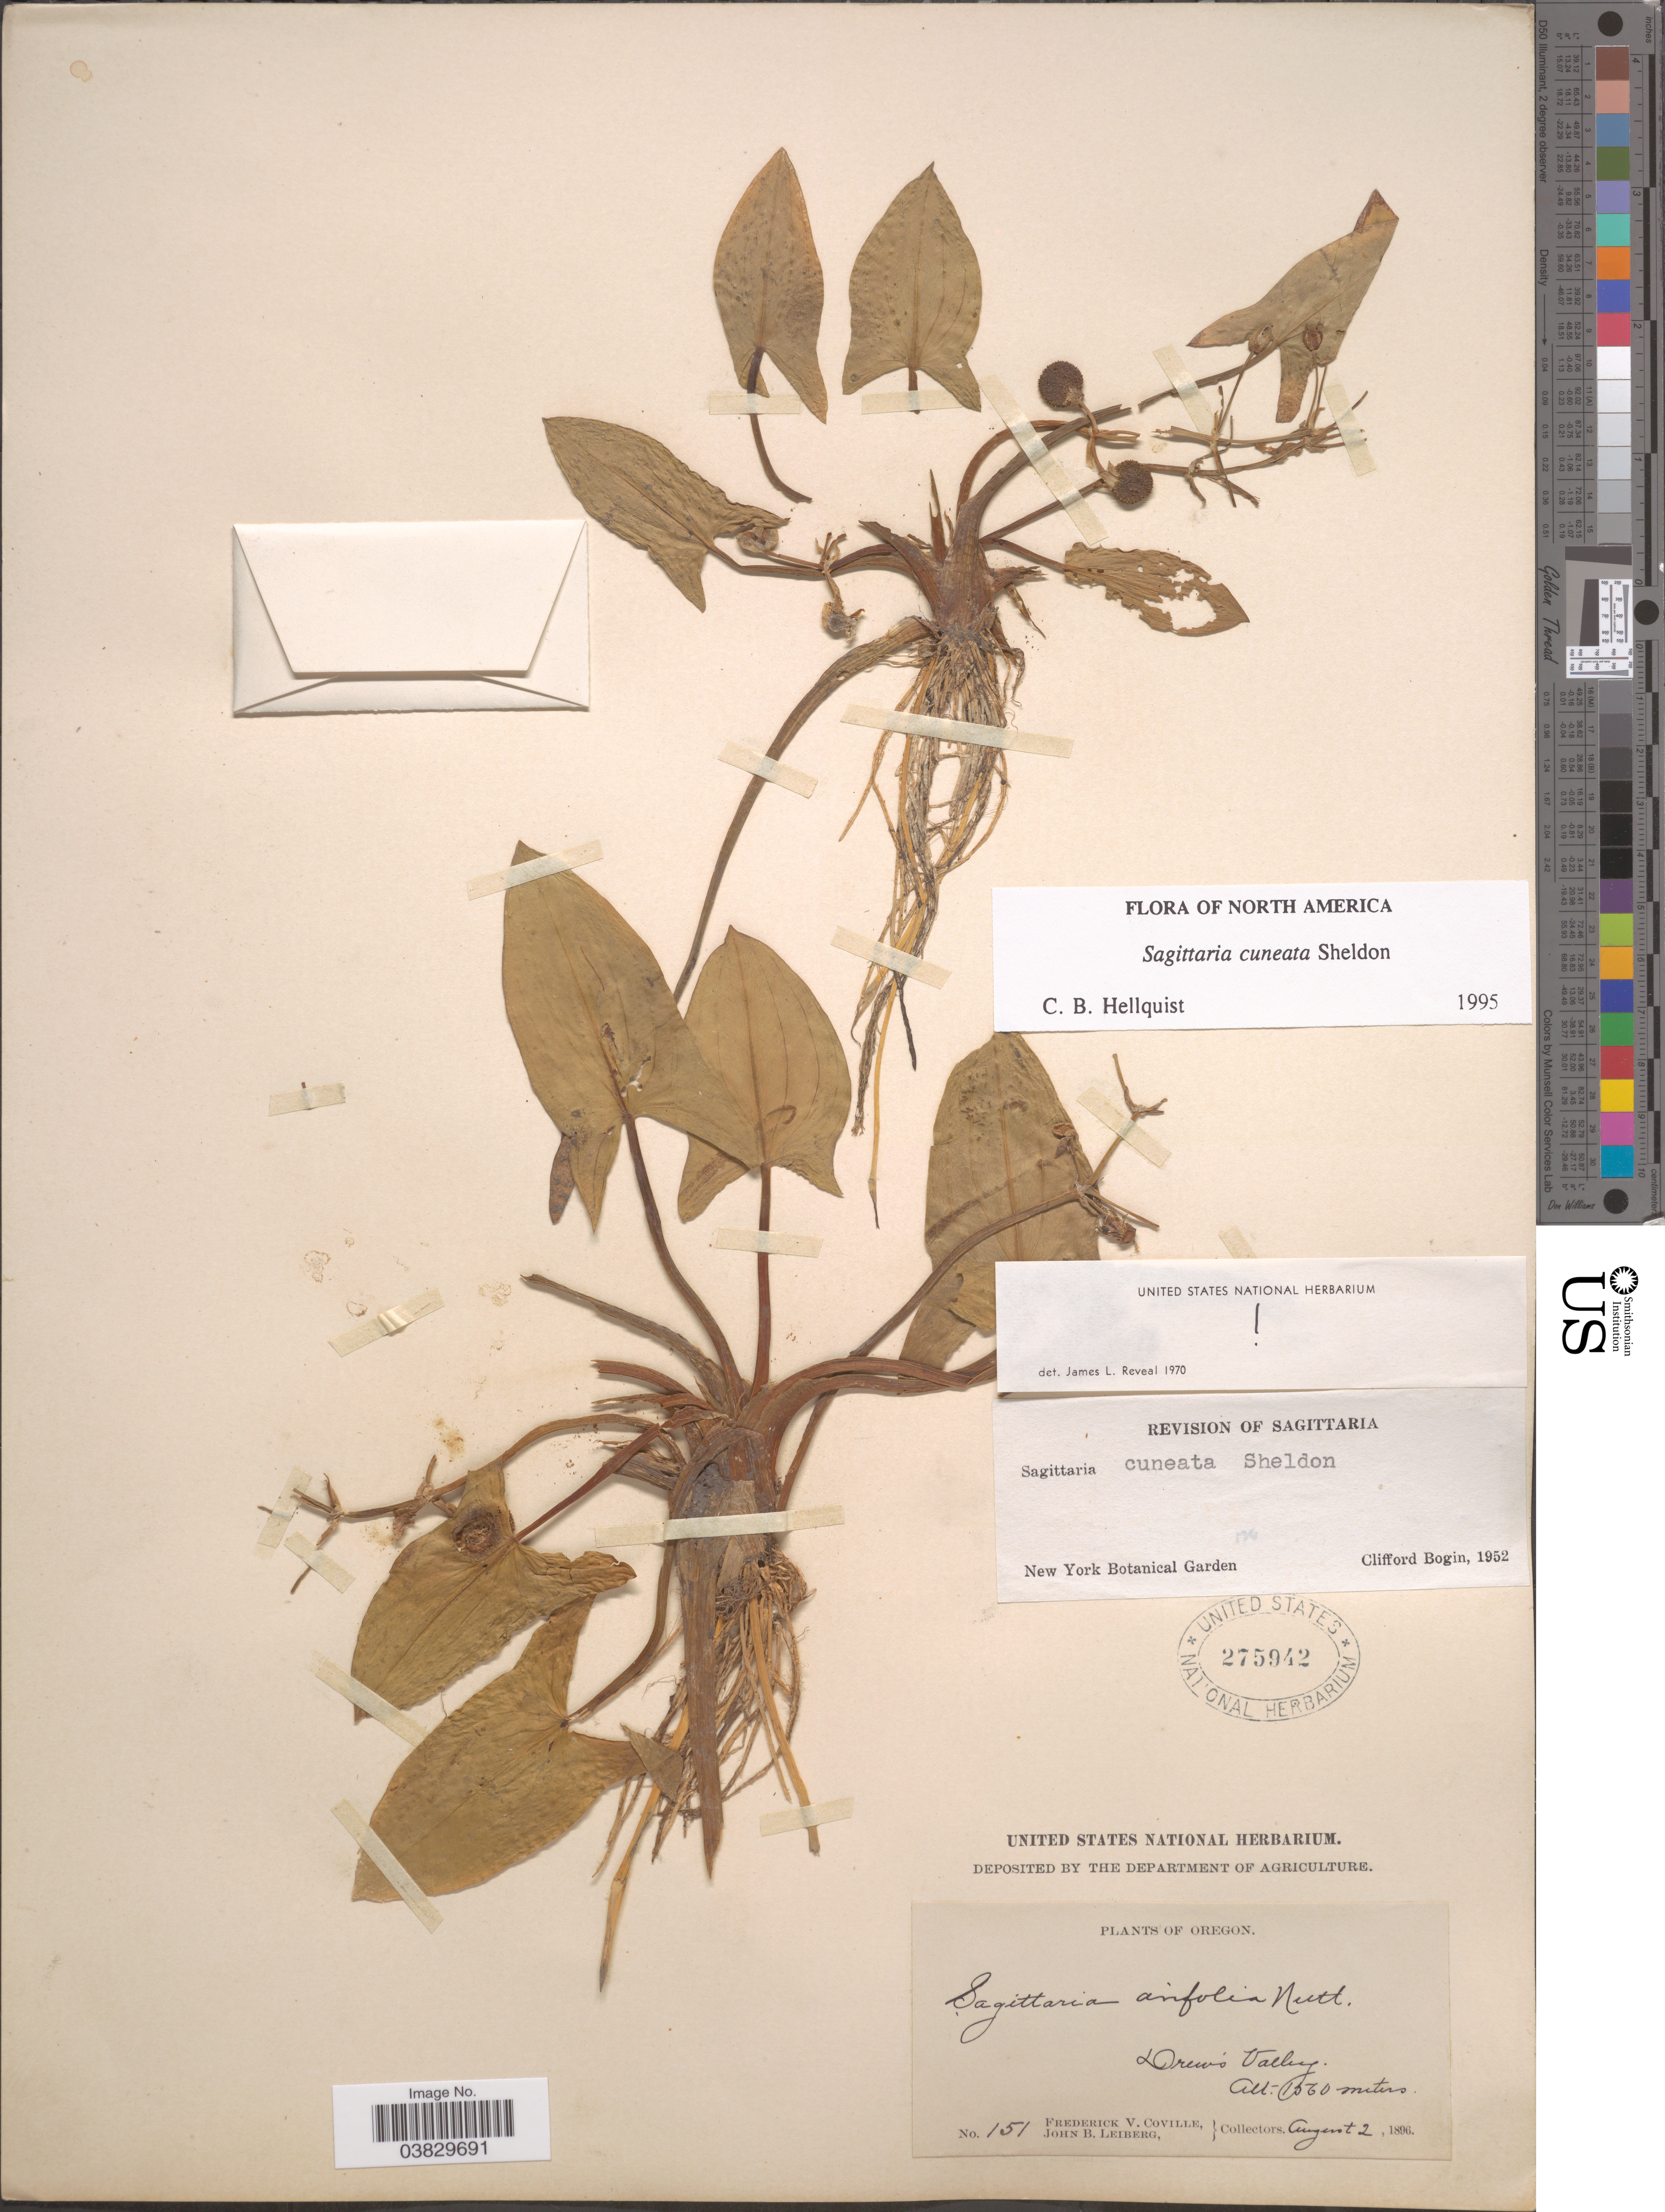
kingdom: Plantae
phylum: Tracheophyta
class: Liliopsida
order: Alismatales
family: Alismataceae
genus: Sagittaria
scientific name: Sagittaria cuneata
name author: E. Sheld.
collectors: F. V. Coville & J. B. Leiberg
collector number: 151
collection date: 1896-08-02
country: United States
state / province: Oregon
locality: Drew's Valley.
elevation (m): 1560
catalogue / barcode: US 275942